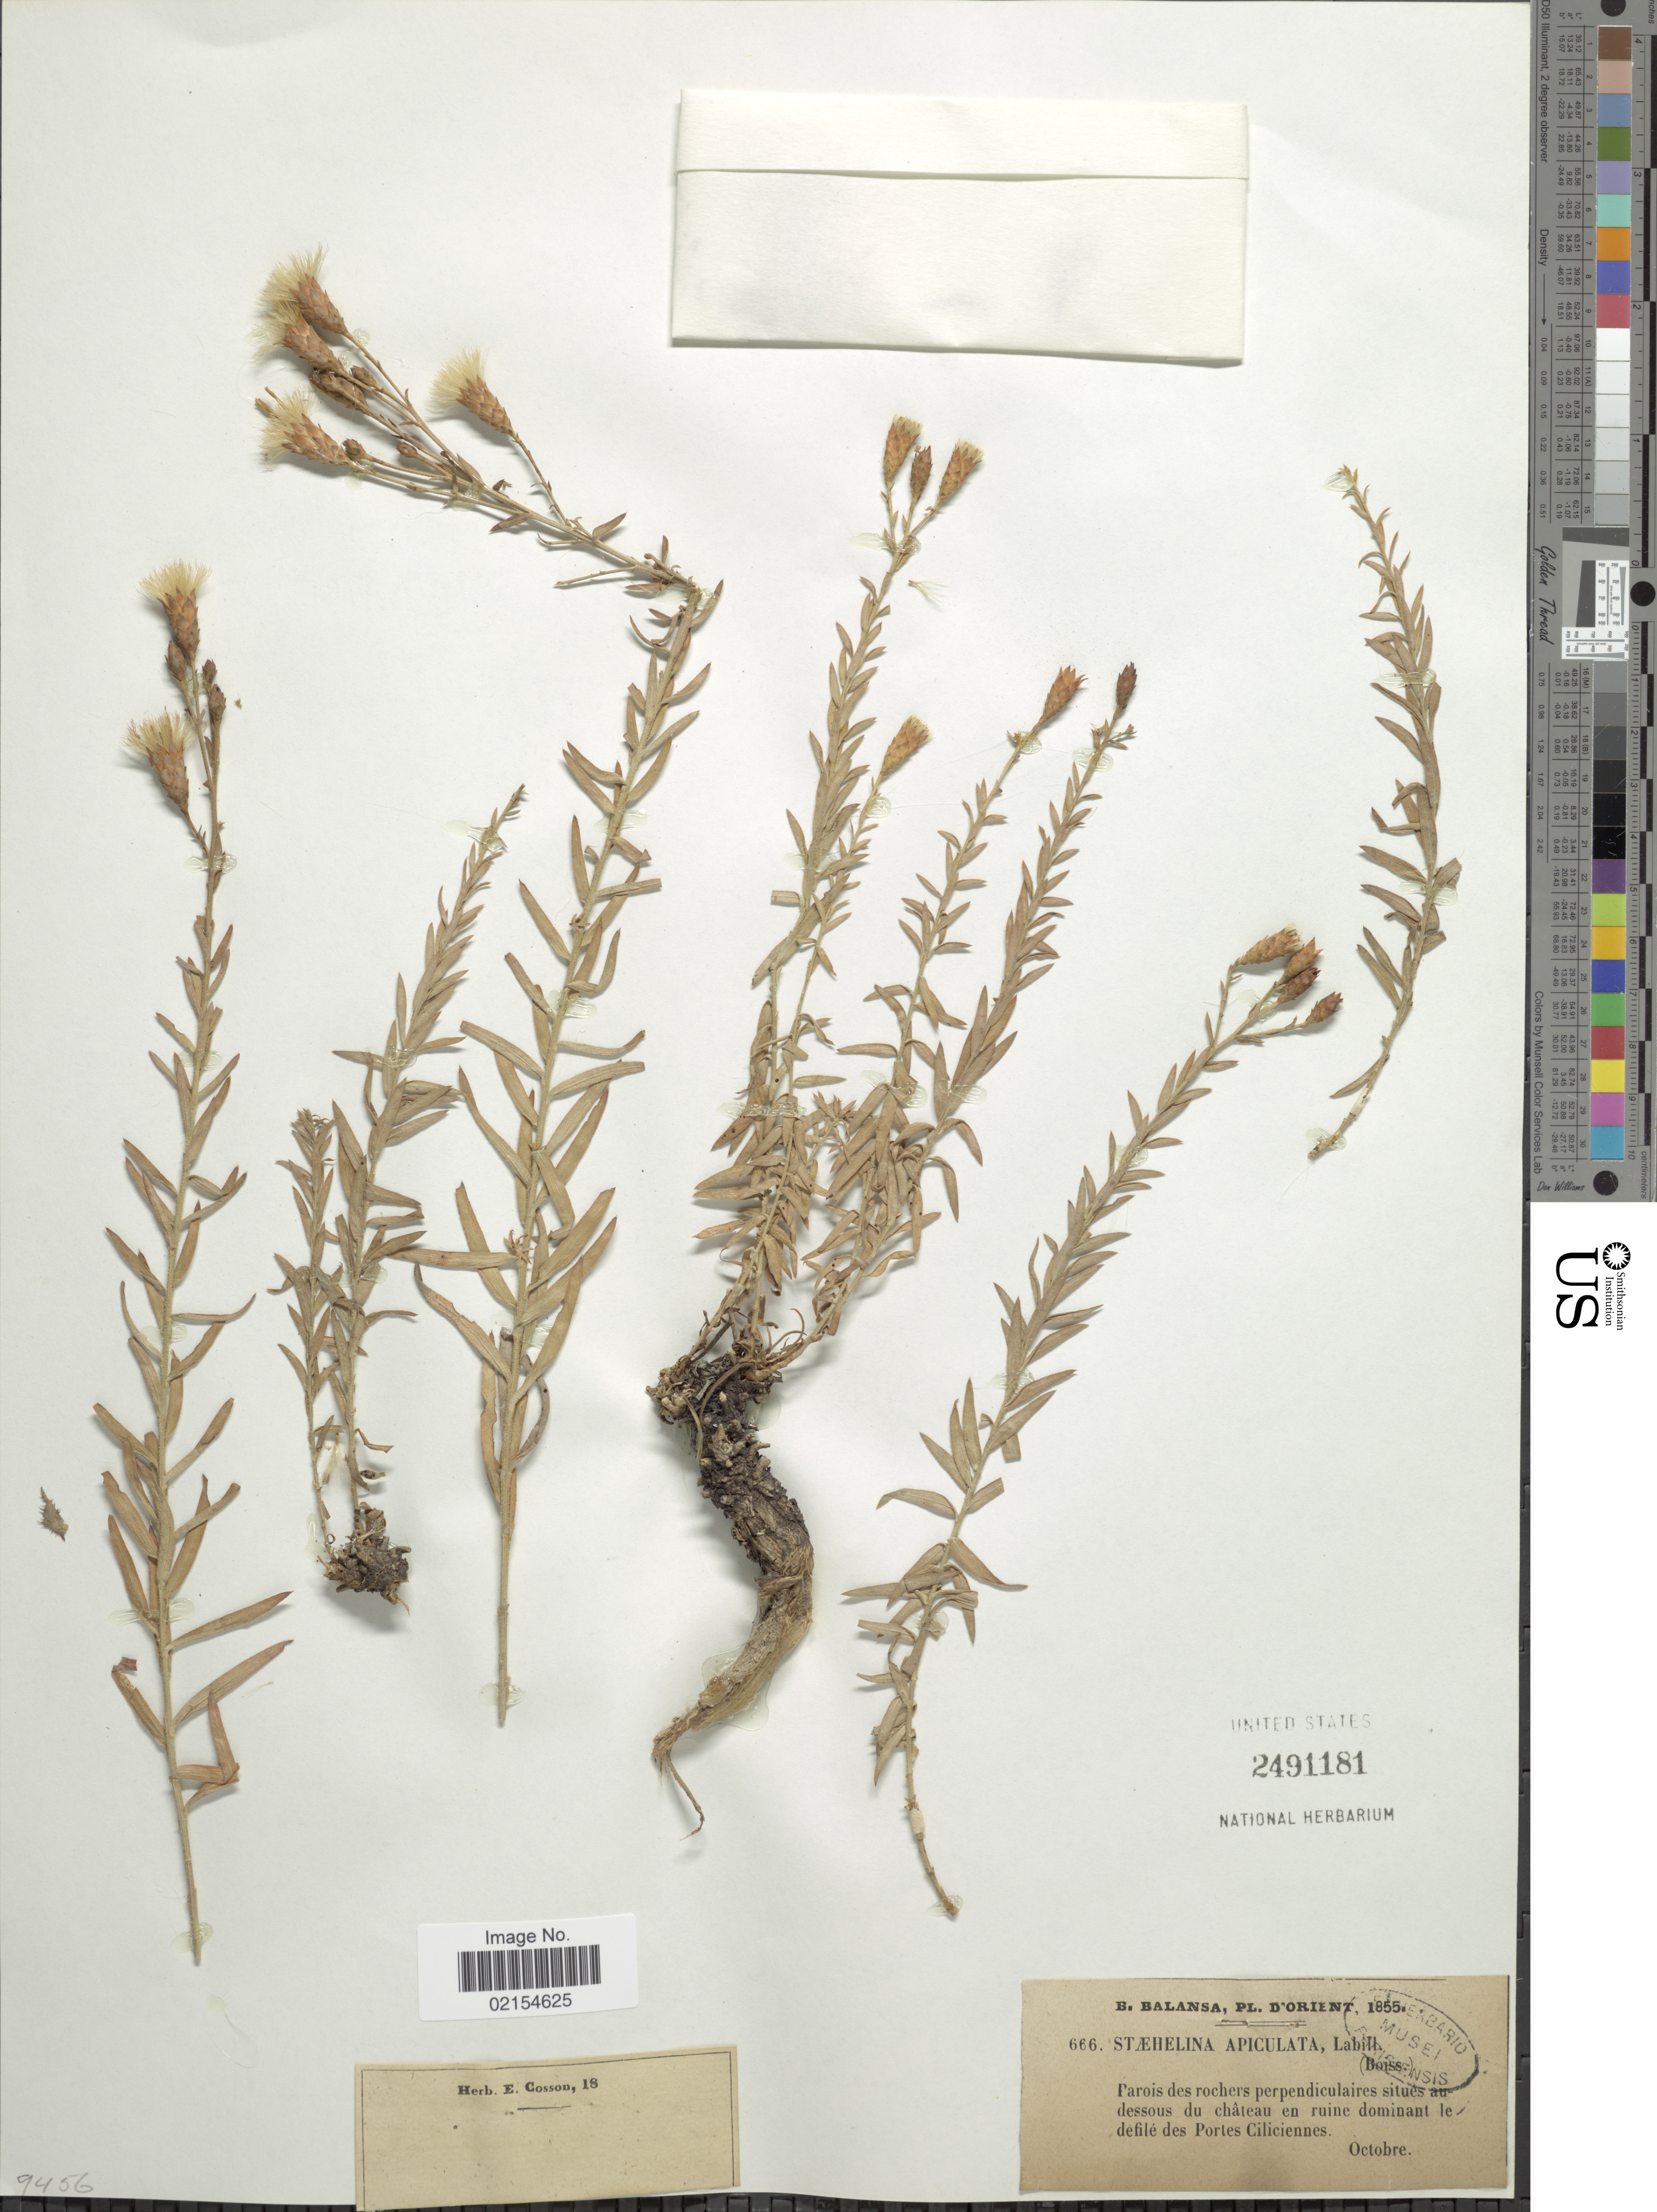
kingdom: Plantae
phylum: Tracheophyta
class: Magnoliopsida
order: Asterales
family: Asteraceae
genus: Staehelina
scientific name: Staehelina lobelii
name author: DC.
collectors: B. Balansa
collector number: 666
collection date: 1855-10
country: Turkey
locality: D. Orient, Parois des rochers perpendiculaires situes au dessous du chateau en ruine dominant le defile des Portes Ciliciennes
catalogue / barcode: US 2491181